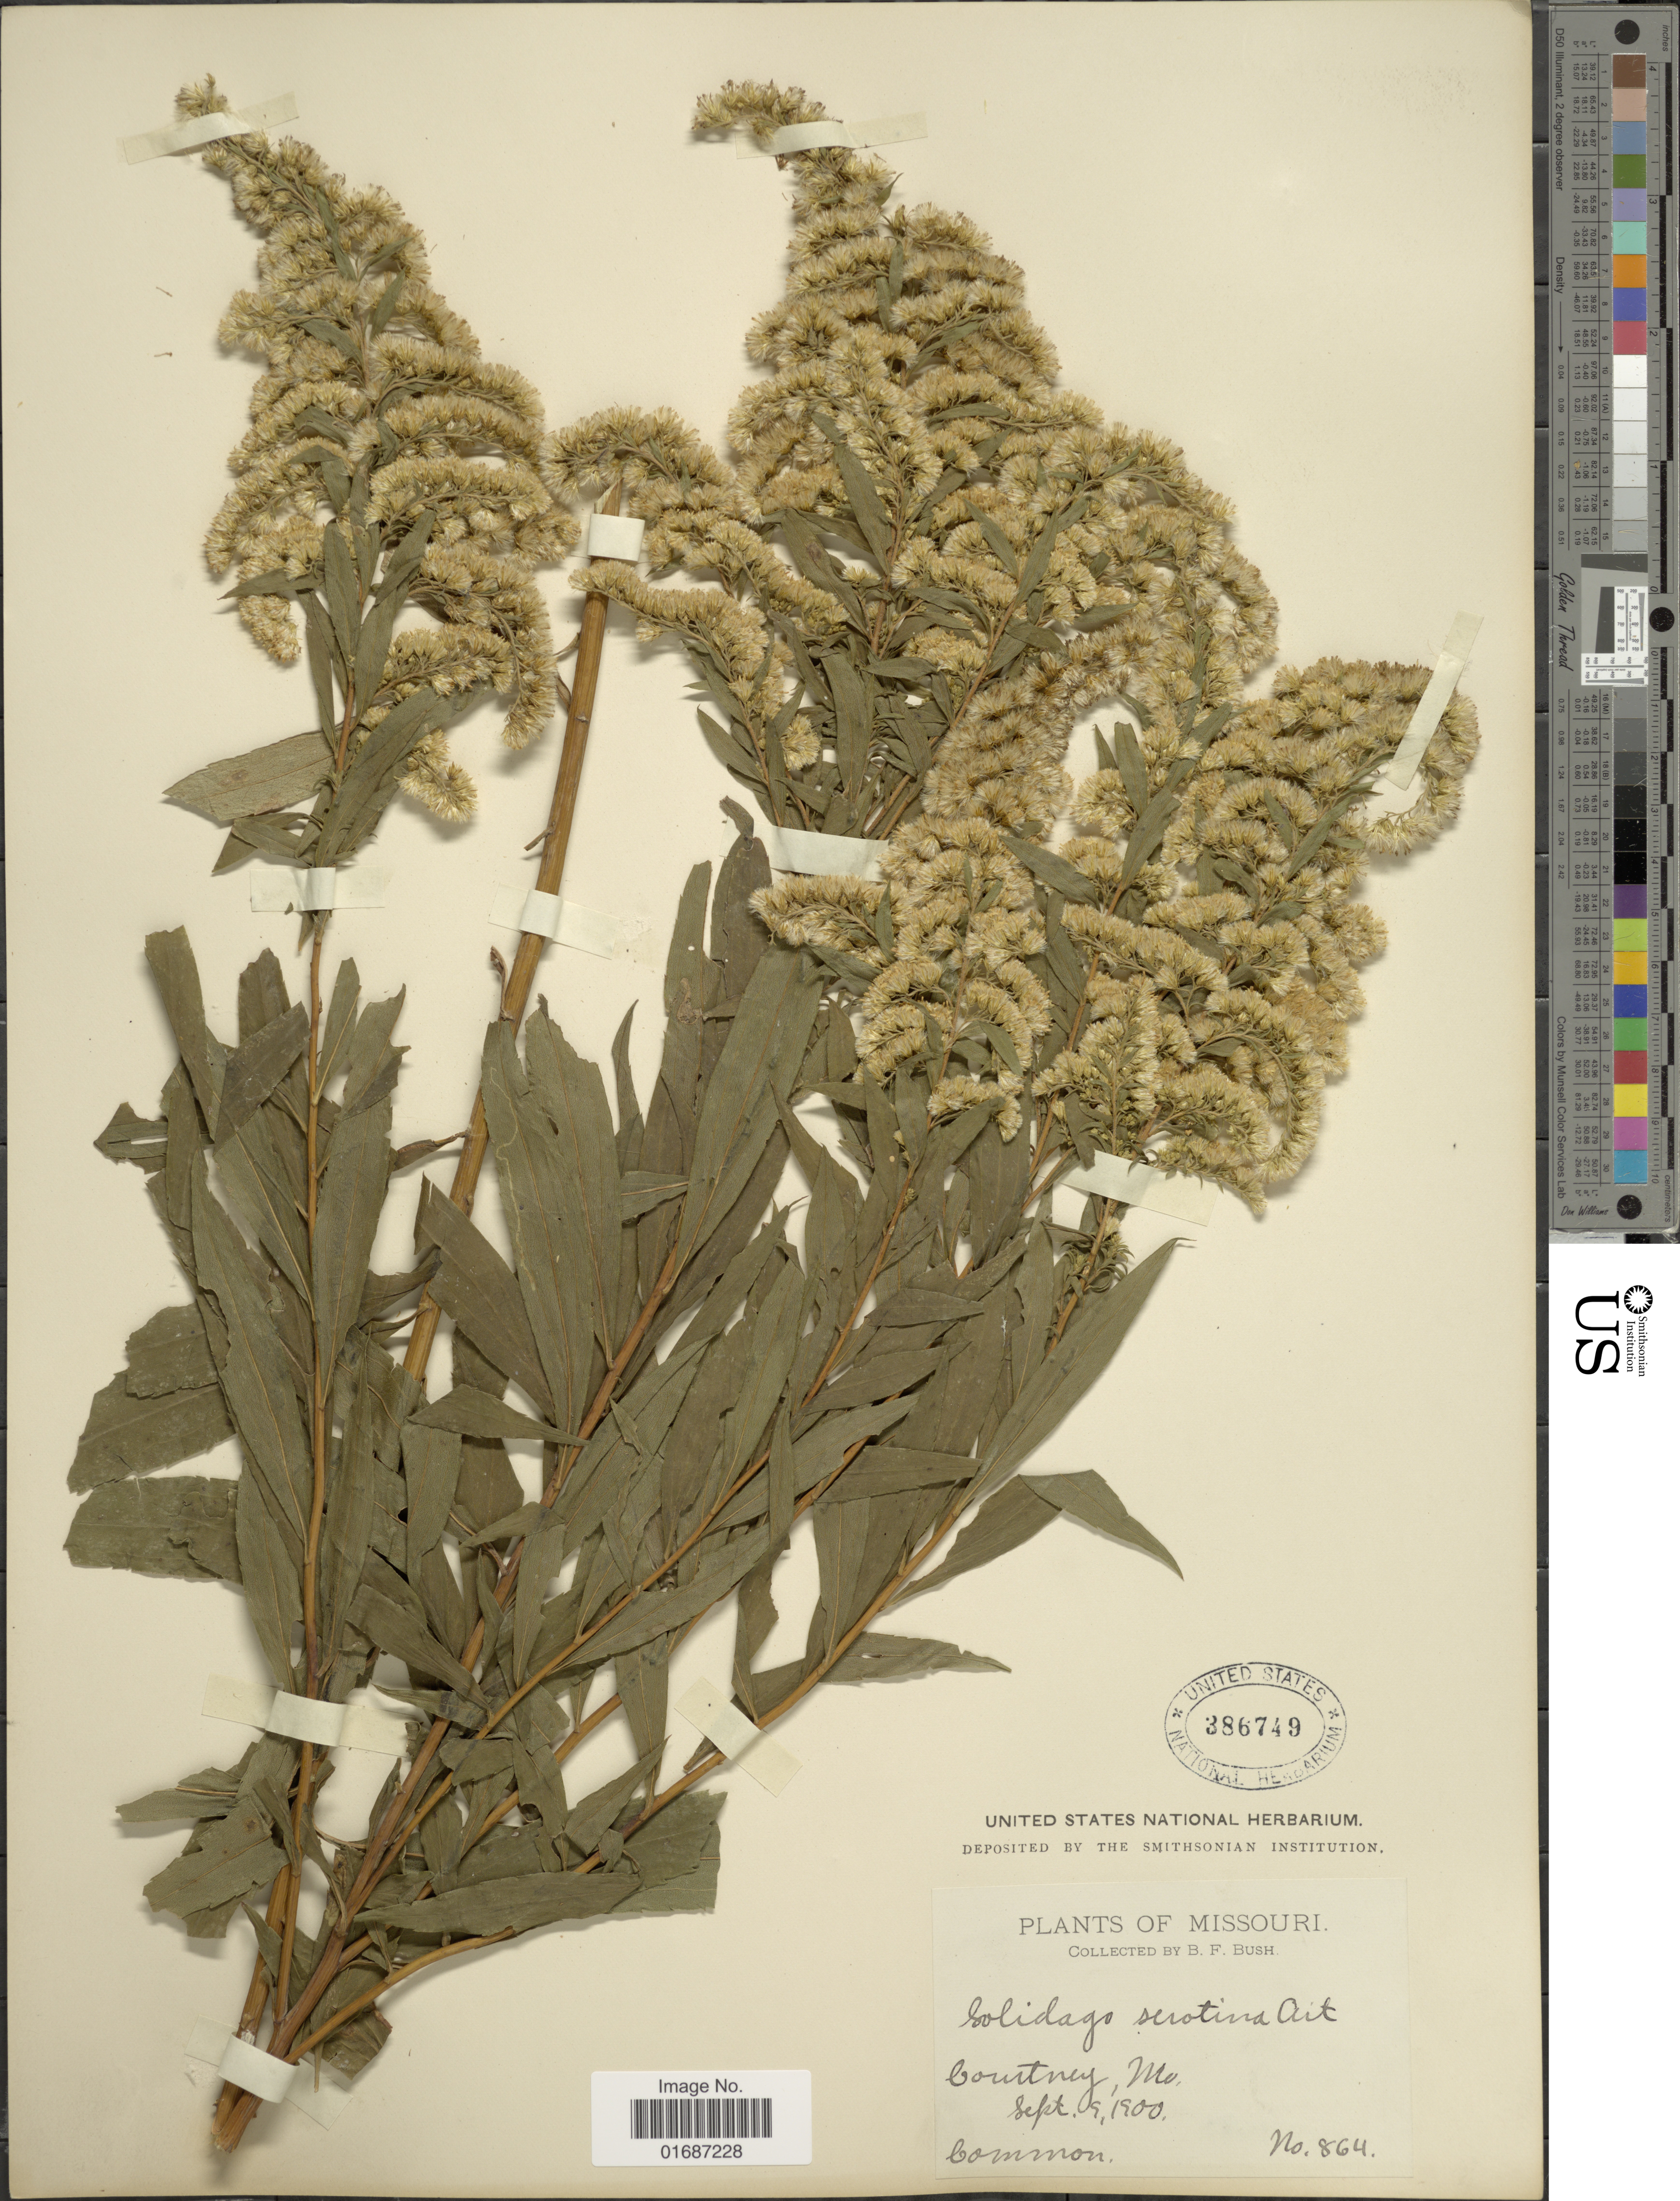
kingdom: Plantae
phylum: Tracheophyta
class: Magnoliopsida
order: Asterales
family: Asteraceae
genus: Solidago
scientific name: Solidago gigantea var. leiophylla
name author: Fernald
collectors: B. F. Bush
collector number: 864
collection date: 1900-09-09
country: United States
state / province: Missouri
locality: Courtney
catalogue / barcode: US 386749